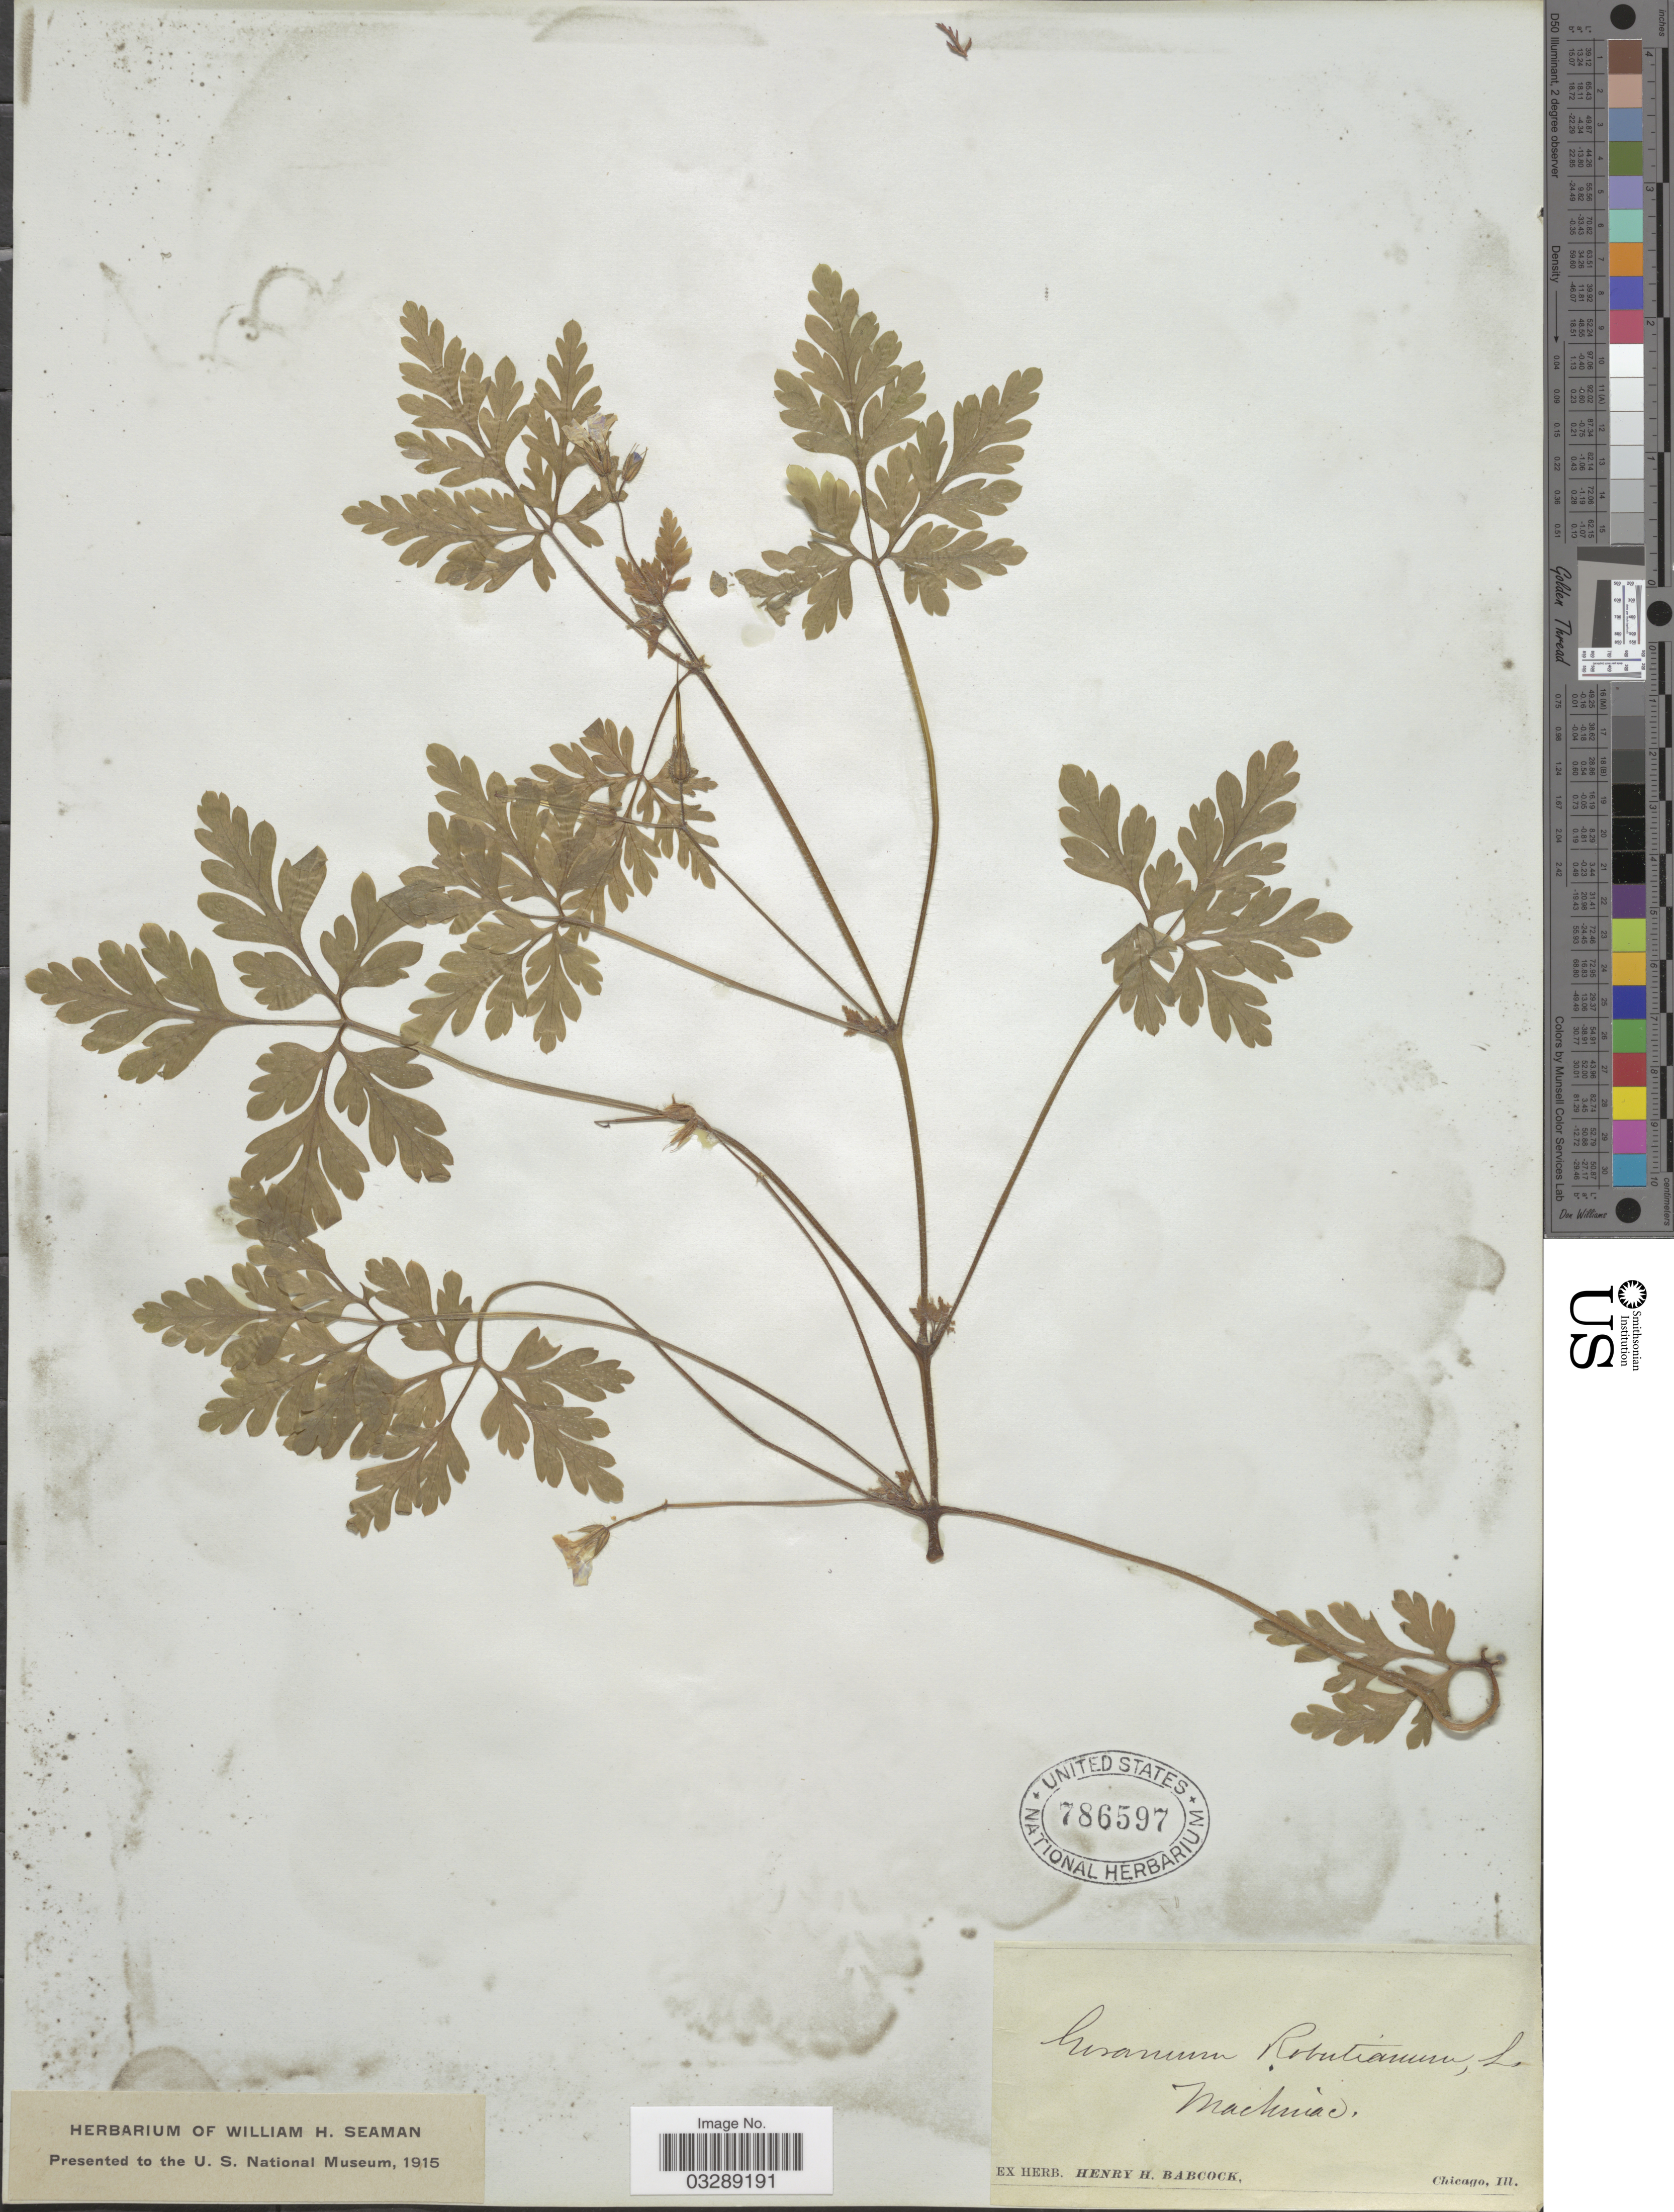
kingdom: Plantae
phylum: Tracheophyta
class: Magnoliopsida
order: Geraniales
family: Geraniaceae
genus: Geranium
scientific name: Geranium robertianum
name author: L.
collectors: ex herb. Henry Homes Babcock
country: United States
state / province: Illinois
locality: Mackinaw.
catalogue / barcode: US 786597